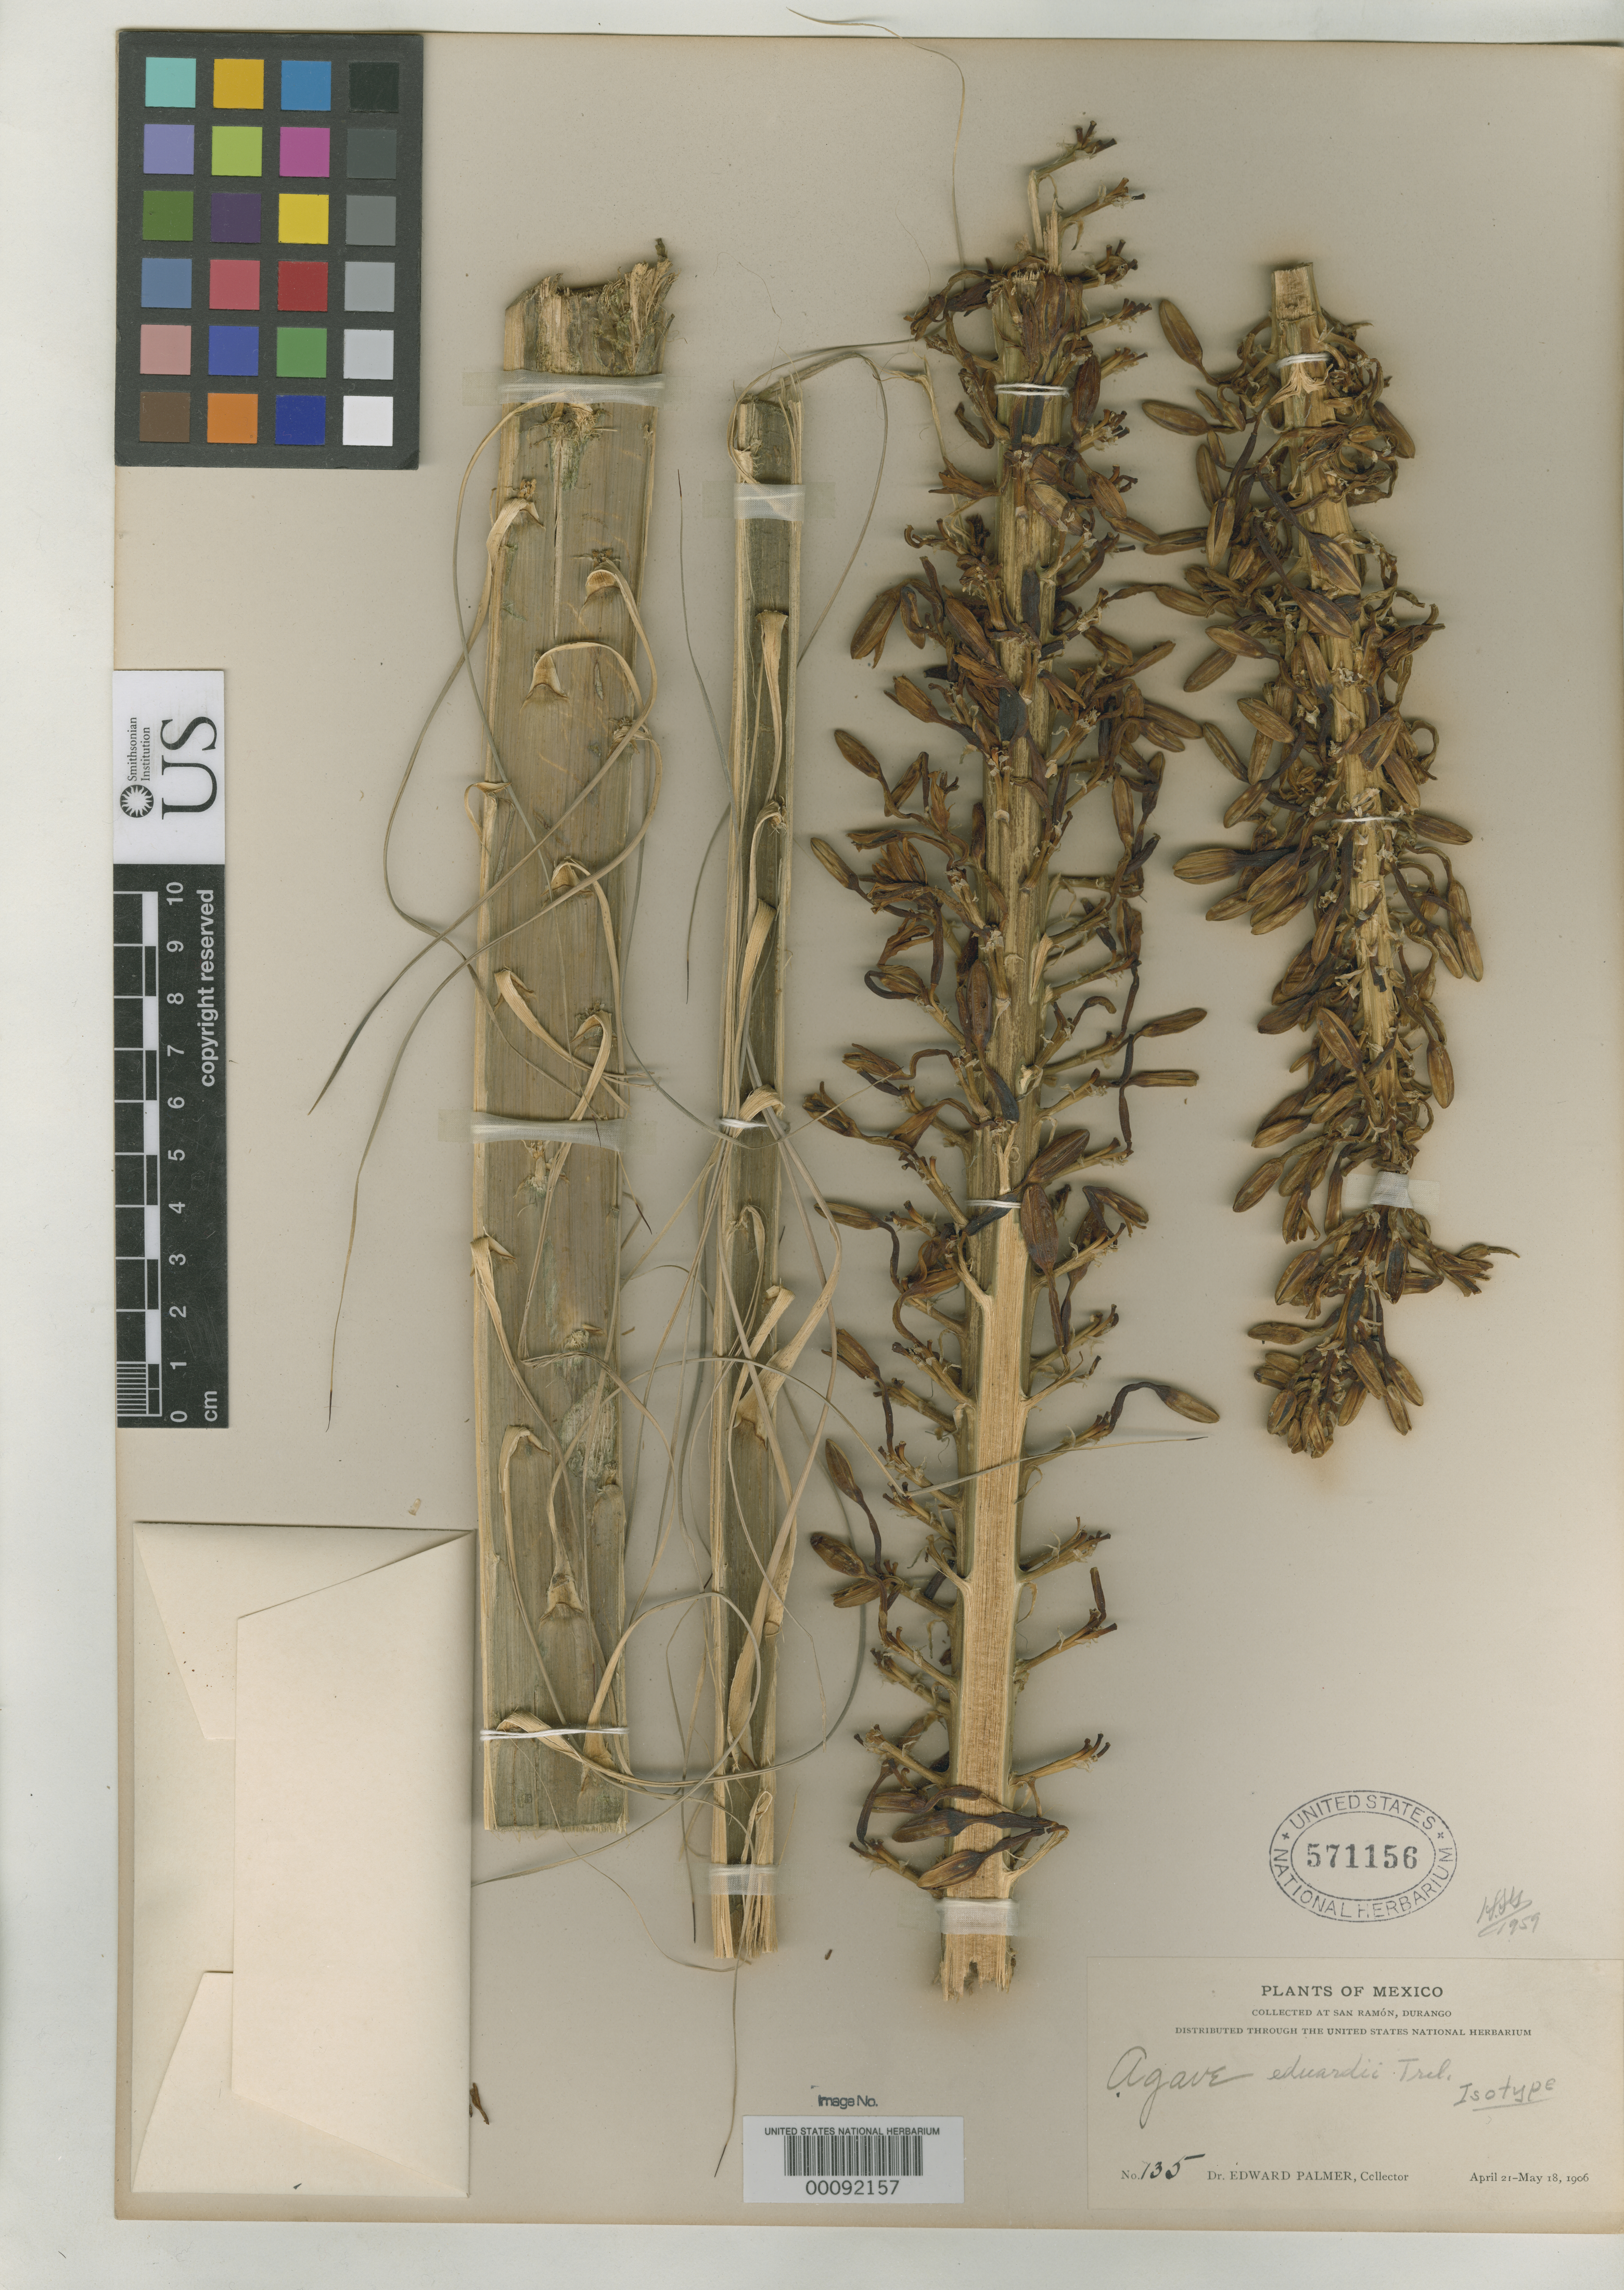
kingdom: Plantae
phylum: Tracheophyta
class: Liliopsida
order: Asparagales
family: Asparagaceae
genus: Agave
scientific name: Agave eduardi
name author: Trel. in Standl.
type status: Isotype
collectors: E. Palmer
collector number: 135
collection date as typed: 21 Apr 1906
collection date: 1906-04-21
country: Mexico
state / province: Durango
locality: San Ramon.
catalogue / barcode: US 571156